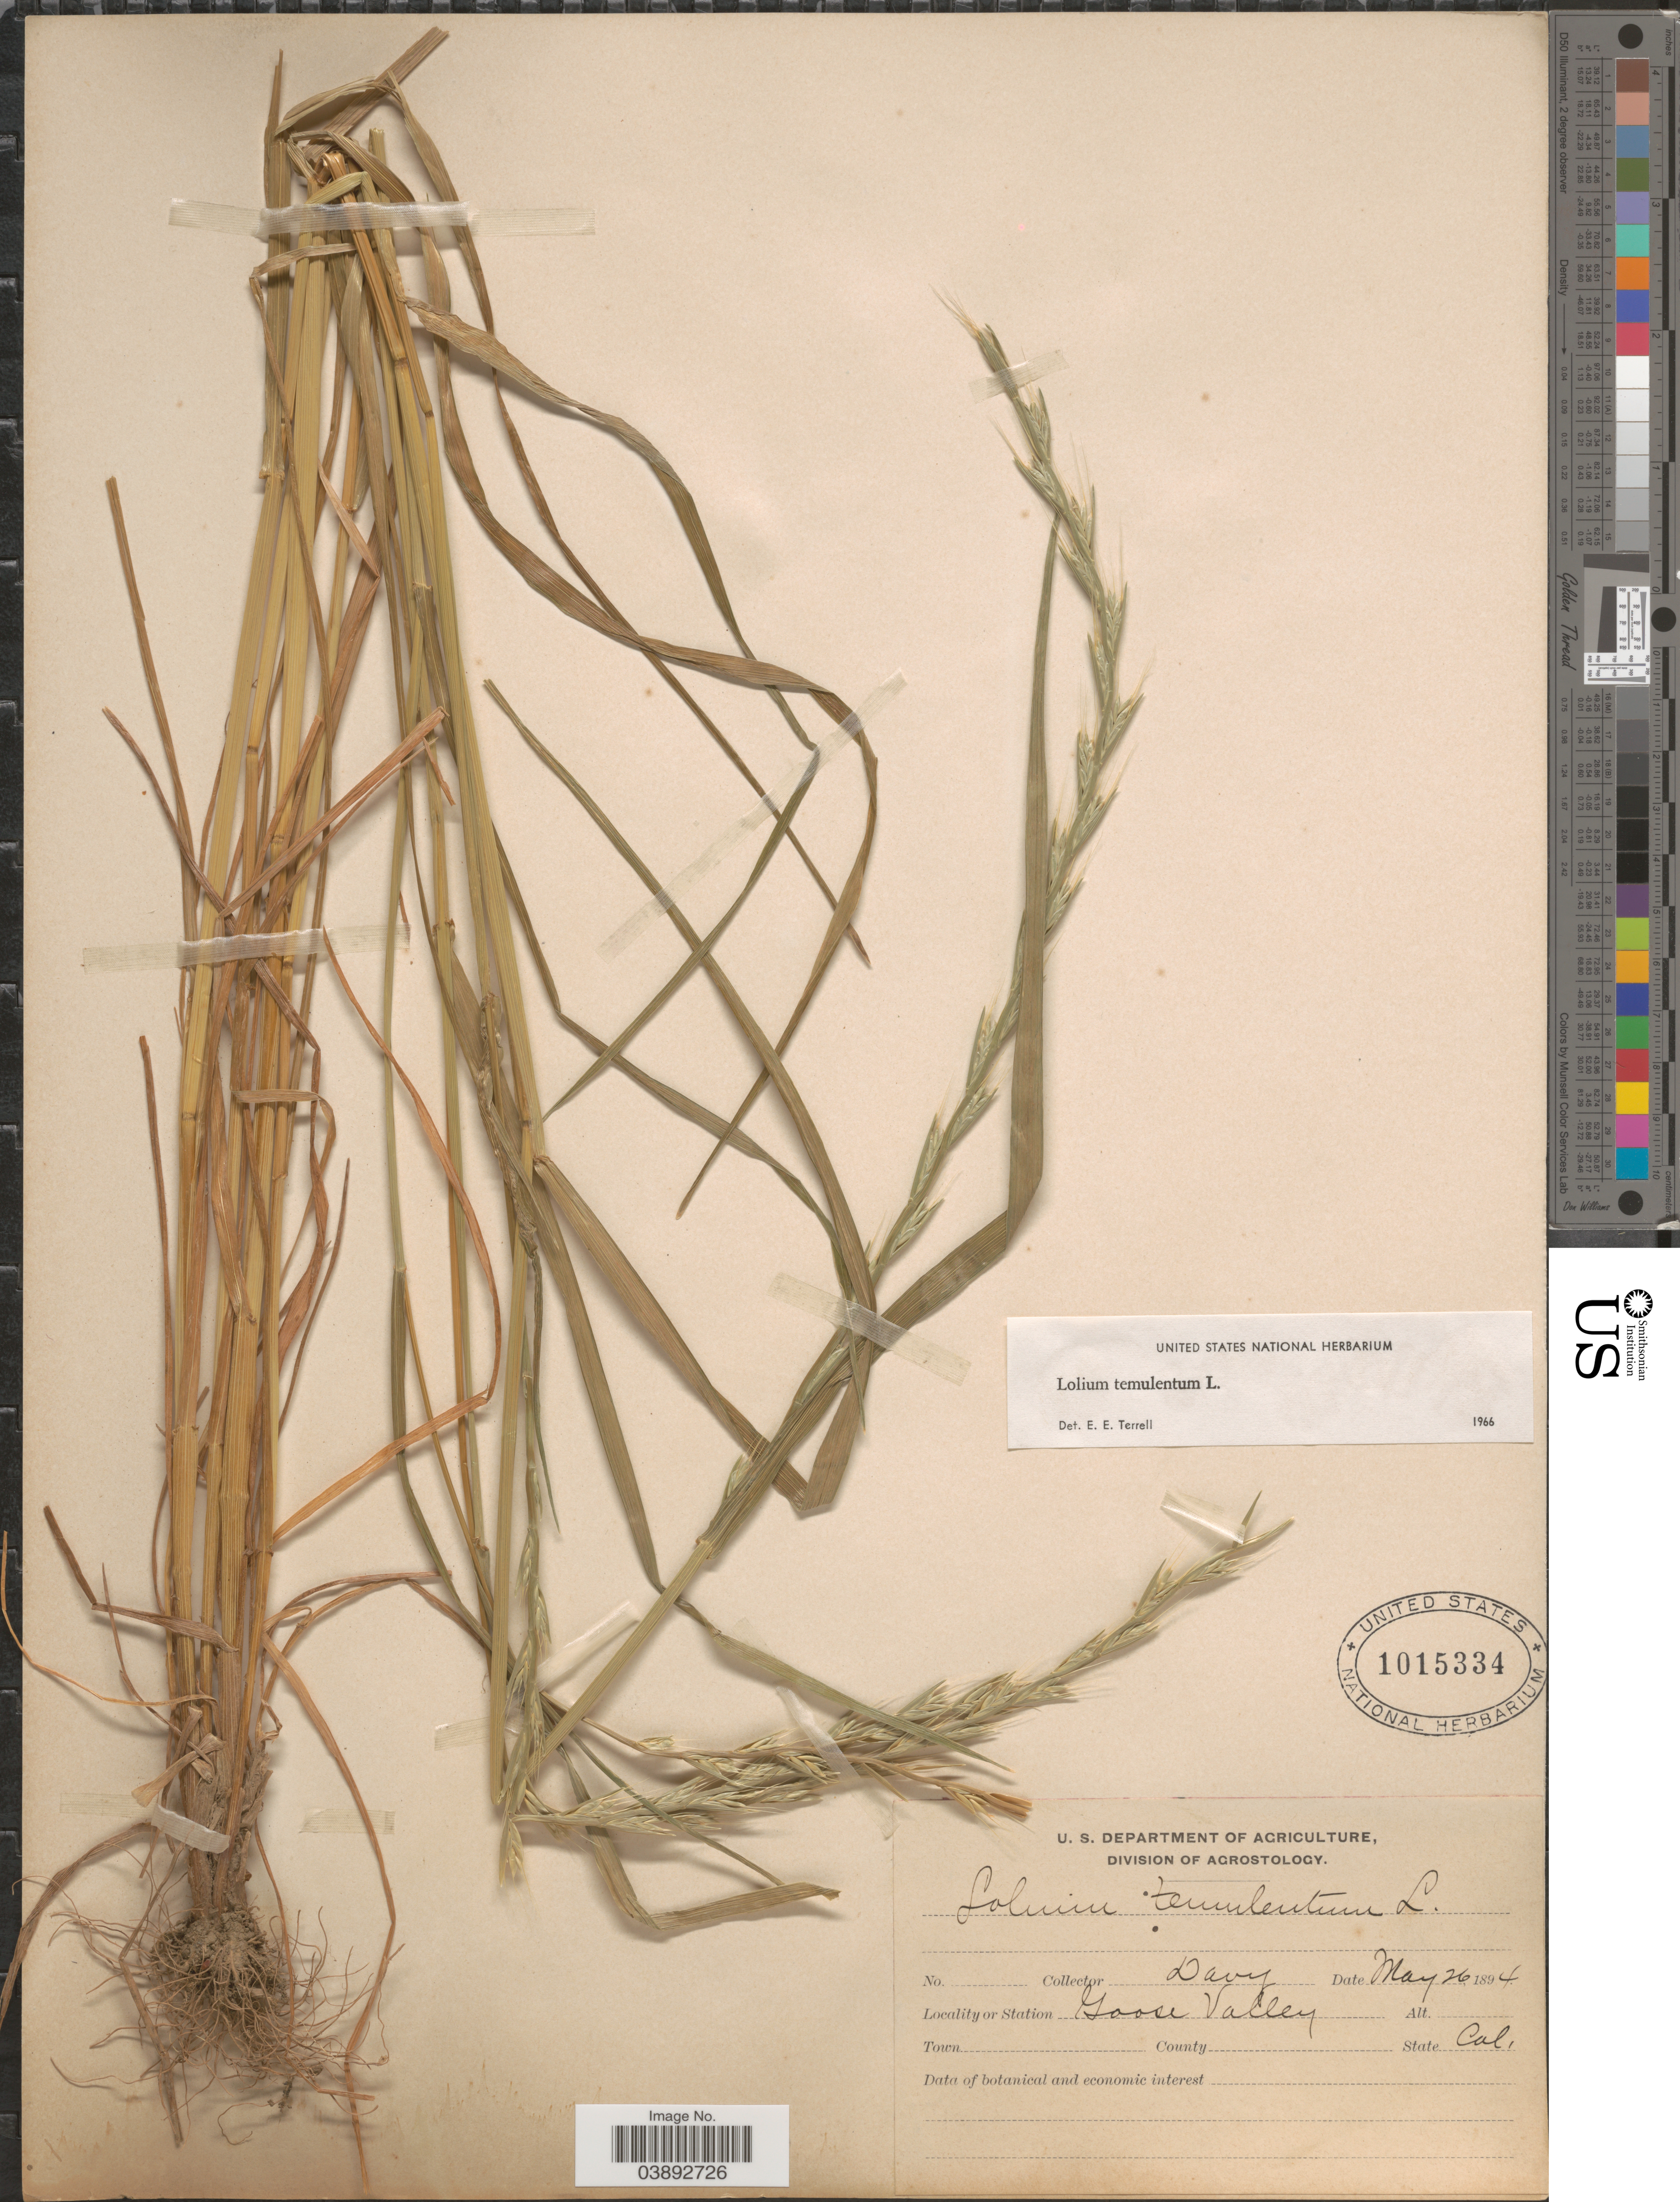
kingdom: Plantae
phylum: Tracheophyta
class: Liliopsida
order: Poales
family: Poaceae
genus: Lolium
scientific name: Lolium temulentum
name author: L.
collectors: Davy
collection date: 1894-05-26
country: United States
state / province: California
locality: Goose Valley.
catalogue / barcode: US 1015334